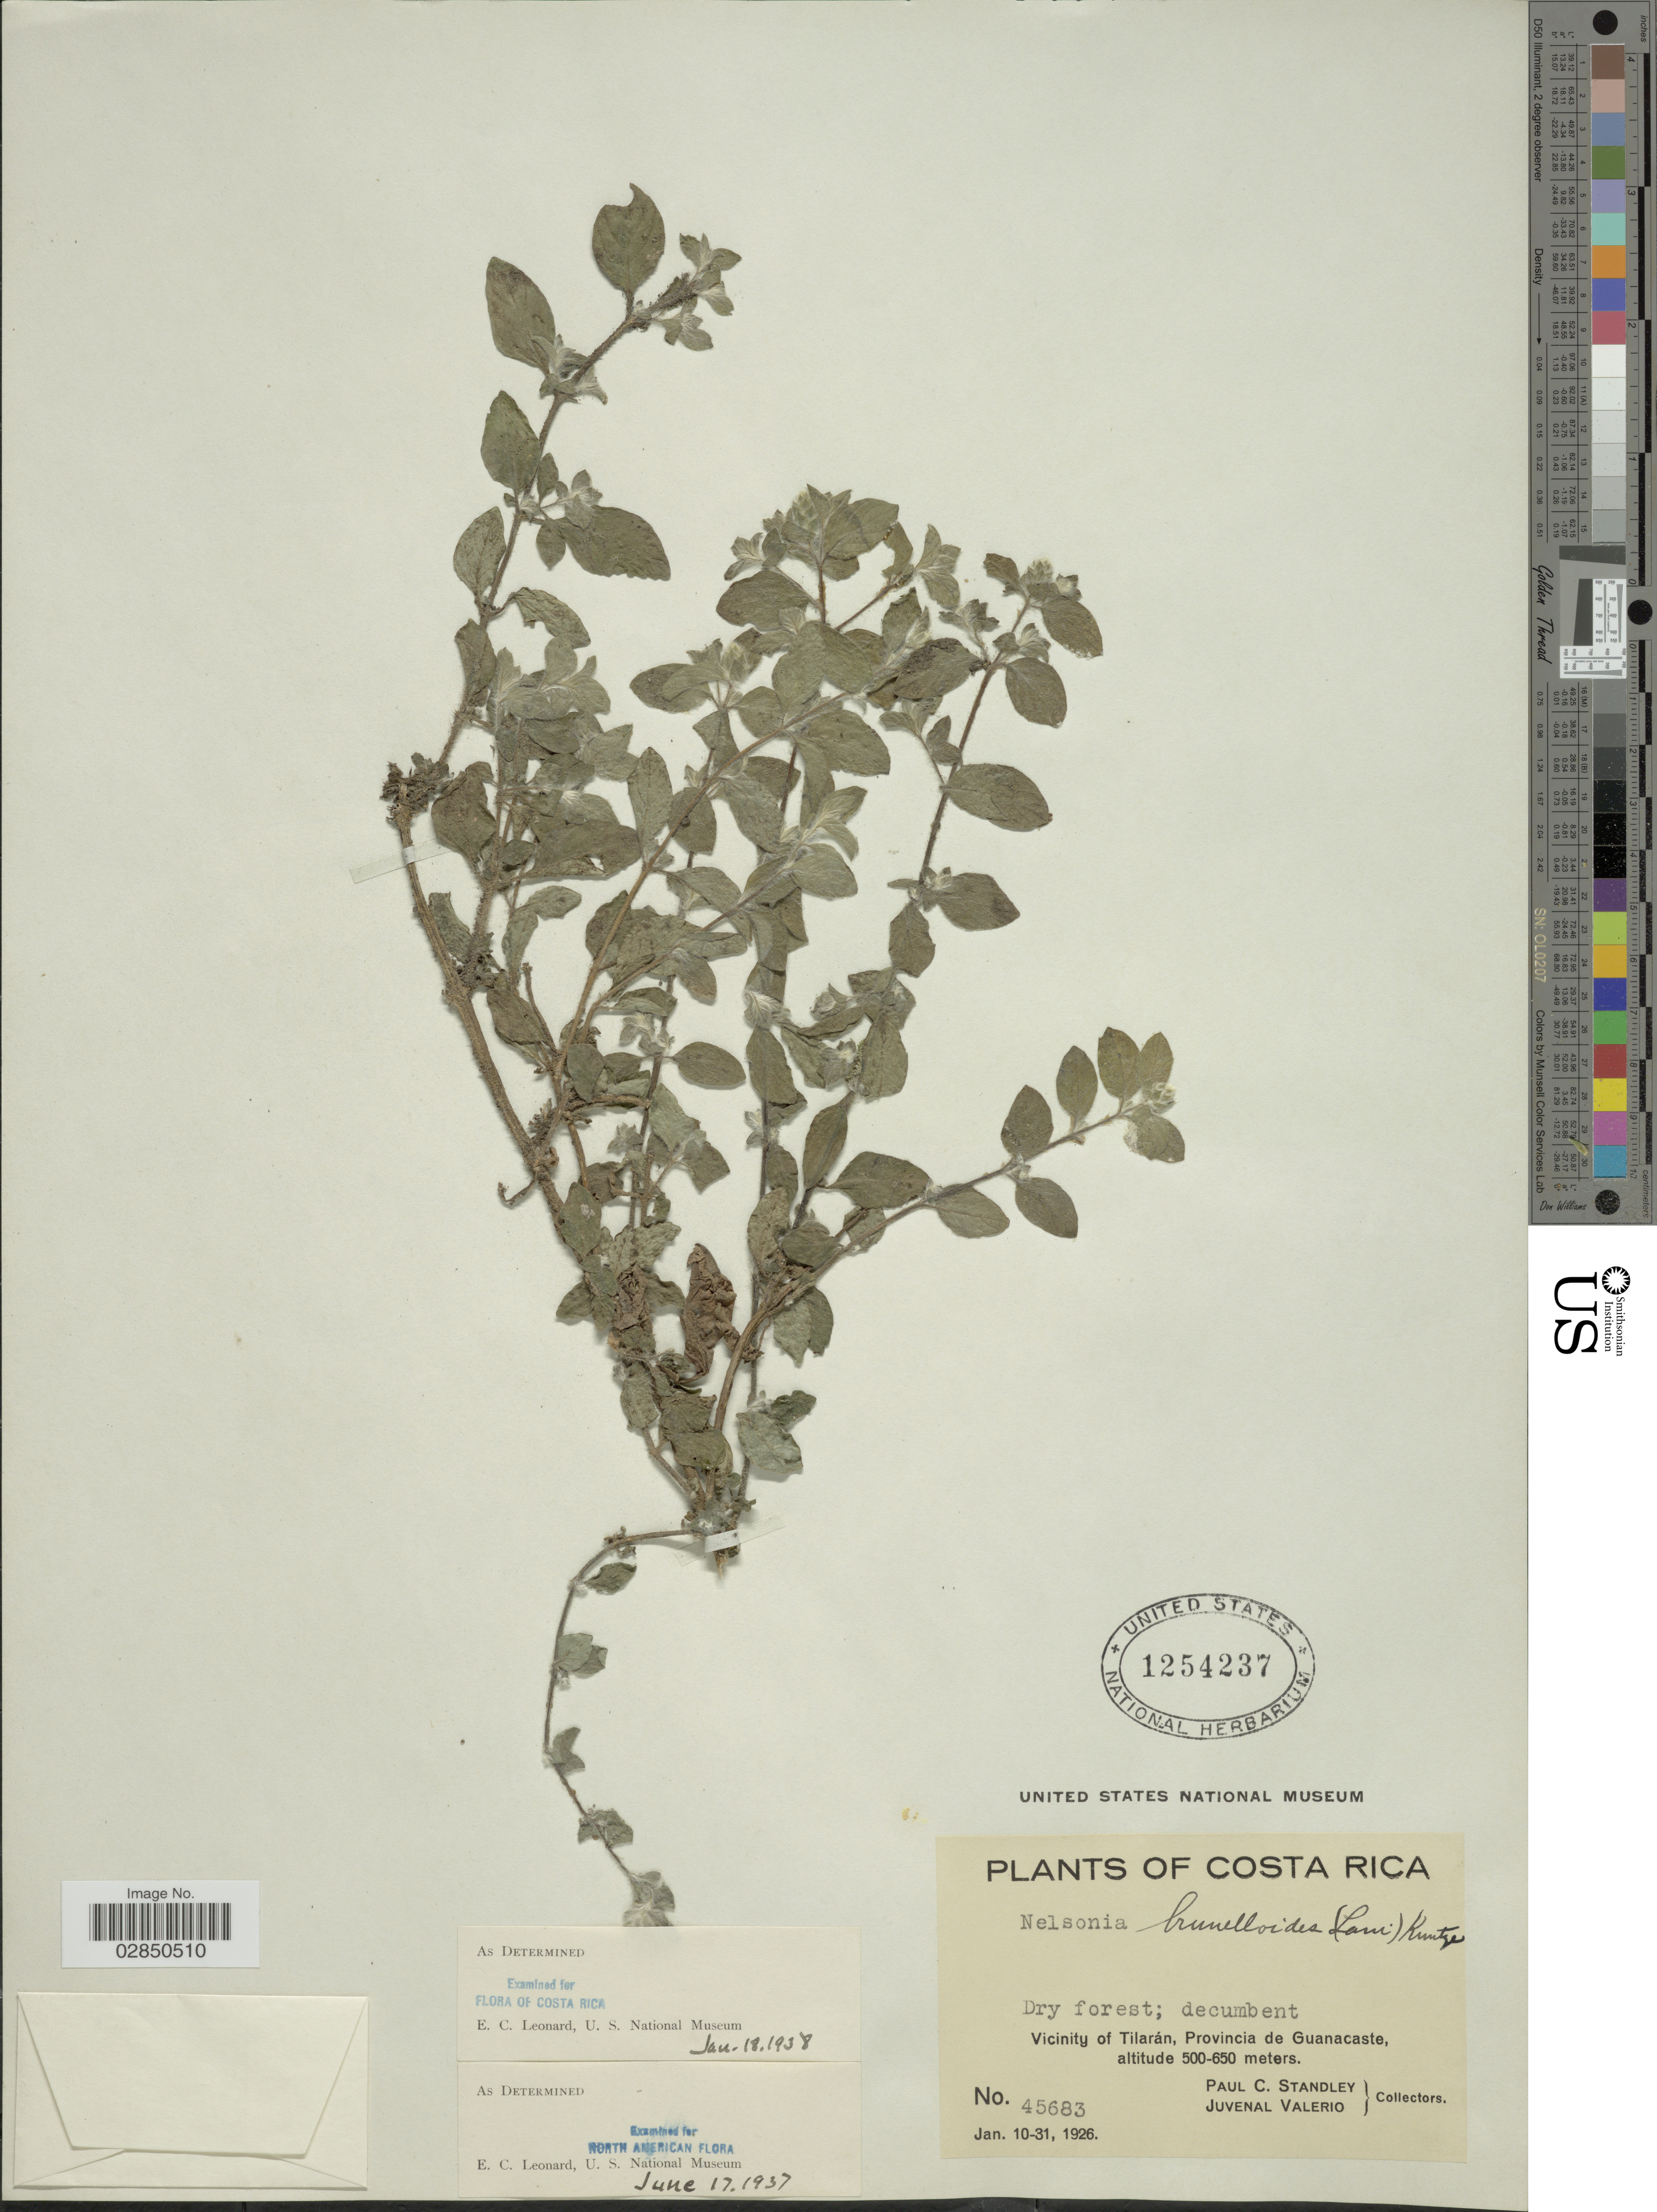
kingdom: Plantae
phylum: Tracheophyta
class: Magnoliopsida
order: Lamiales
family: Acanthaceae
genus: Nelsonia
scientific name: Nelsonia brunelloides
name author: (Lam.) Kuntze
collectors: P. C. Standley & J. Valerio R.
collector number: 45683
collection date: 1926-01-10/1926-01-31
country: Costa Rica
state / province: Guanacaste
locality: Vicinity of Tilarán.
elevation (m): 500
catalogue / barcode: US 1254237